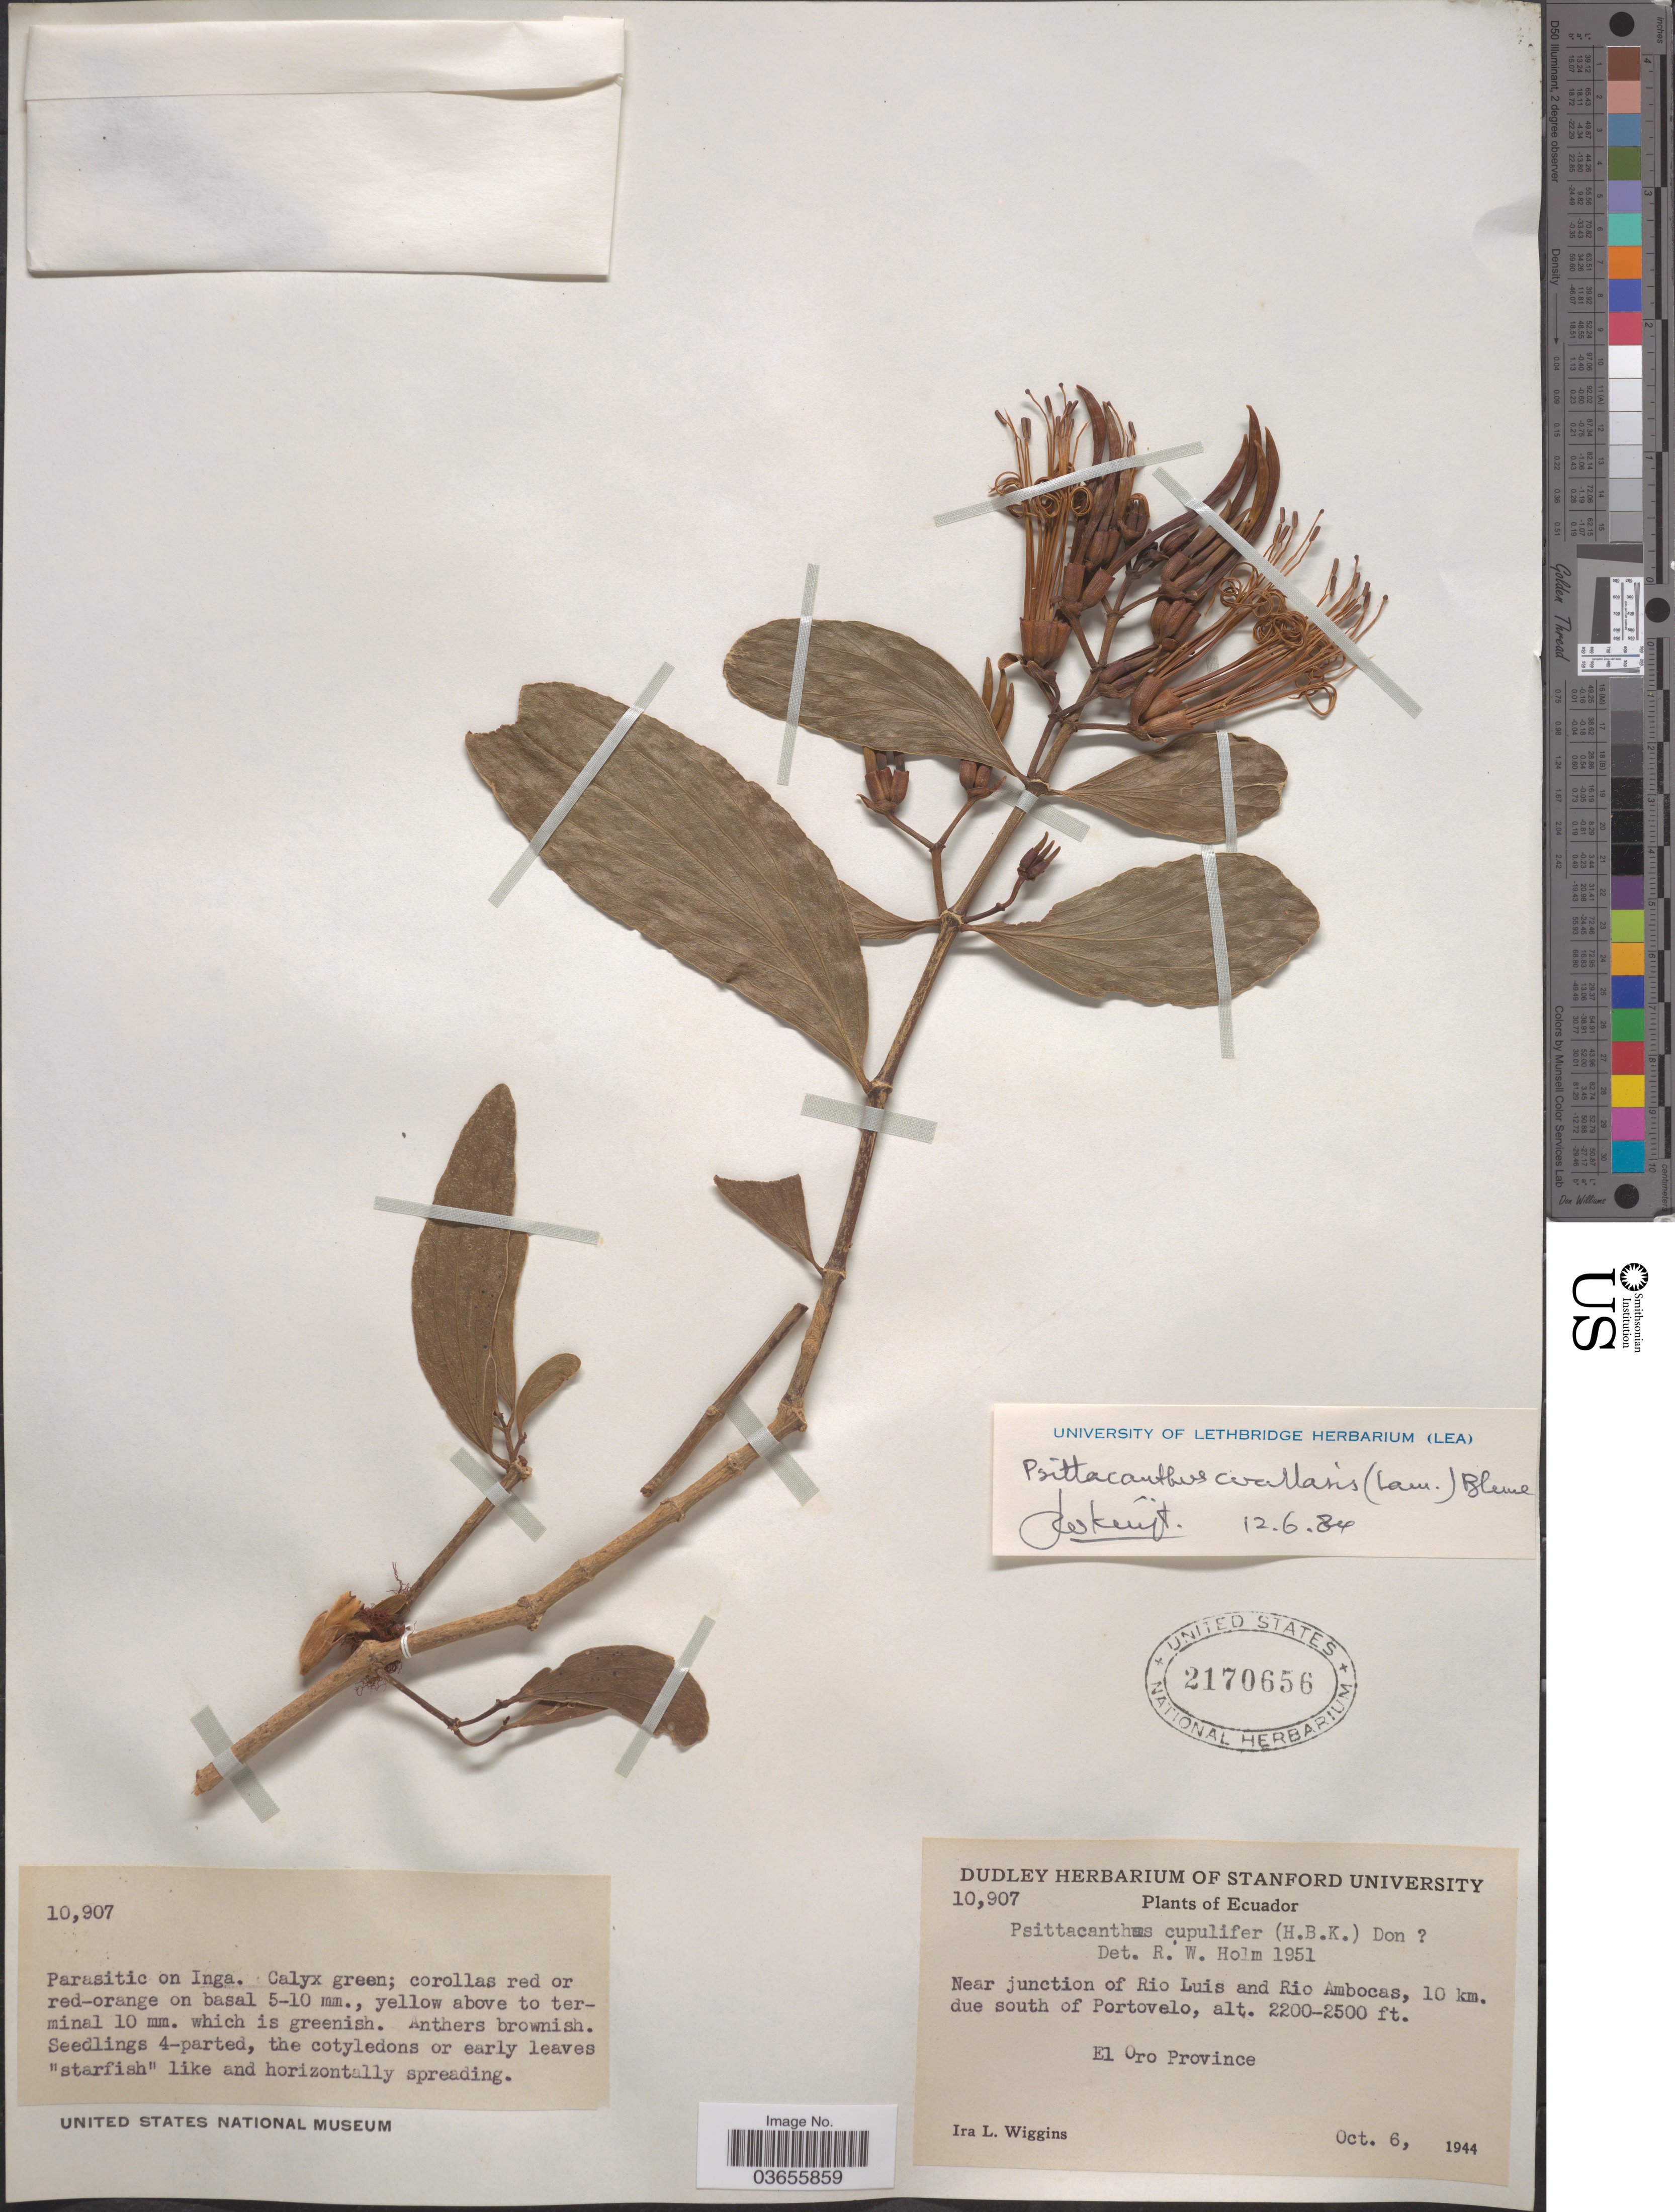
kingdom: Plantae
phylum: Tracheophyta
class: Magnoliopsida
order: Santalales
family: Loranthaceae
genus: Psittacanthus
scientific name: Psittacanthus cucullaris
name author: (Kunth) G. Don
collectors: I. L. Wiggins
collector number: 10907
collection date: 1944-10-06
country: Ecuador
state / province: El Oro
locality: Near junction of Rio Luis and Rio Ambocas, 10 km. due south of Portovelo.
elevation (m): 671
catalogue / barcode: US 2170656